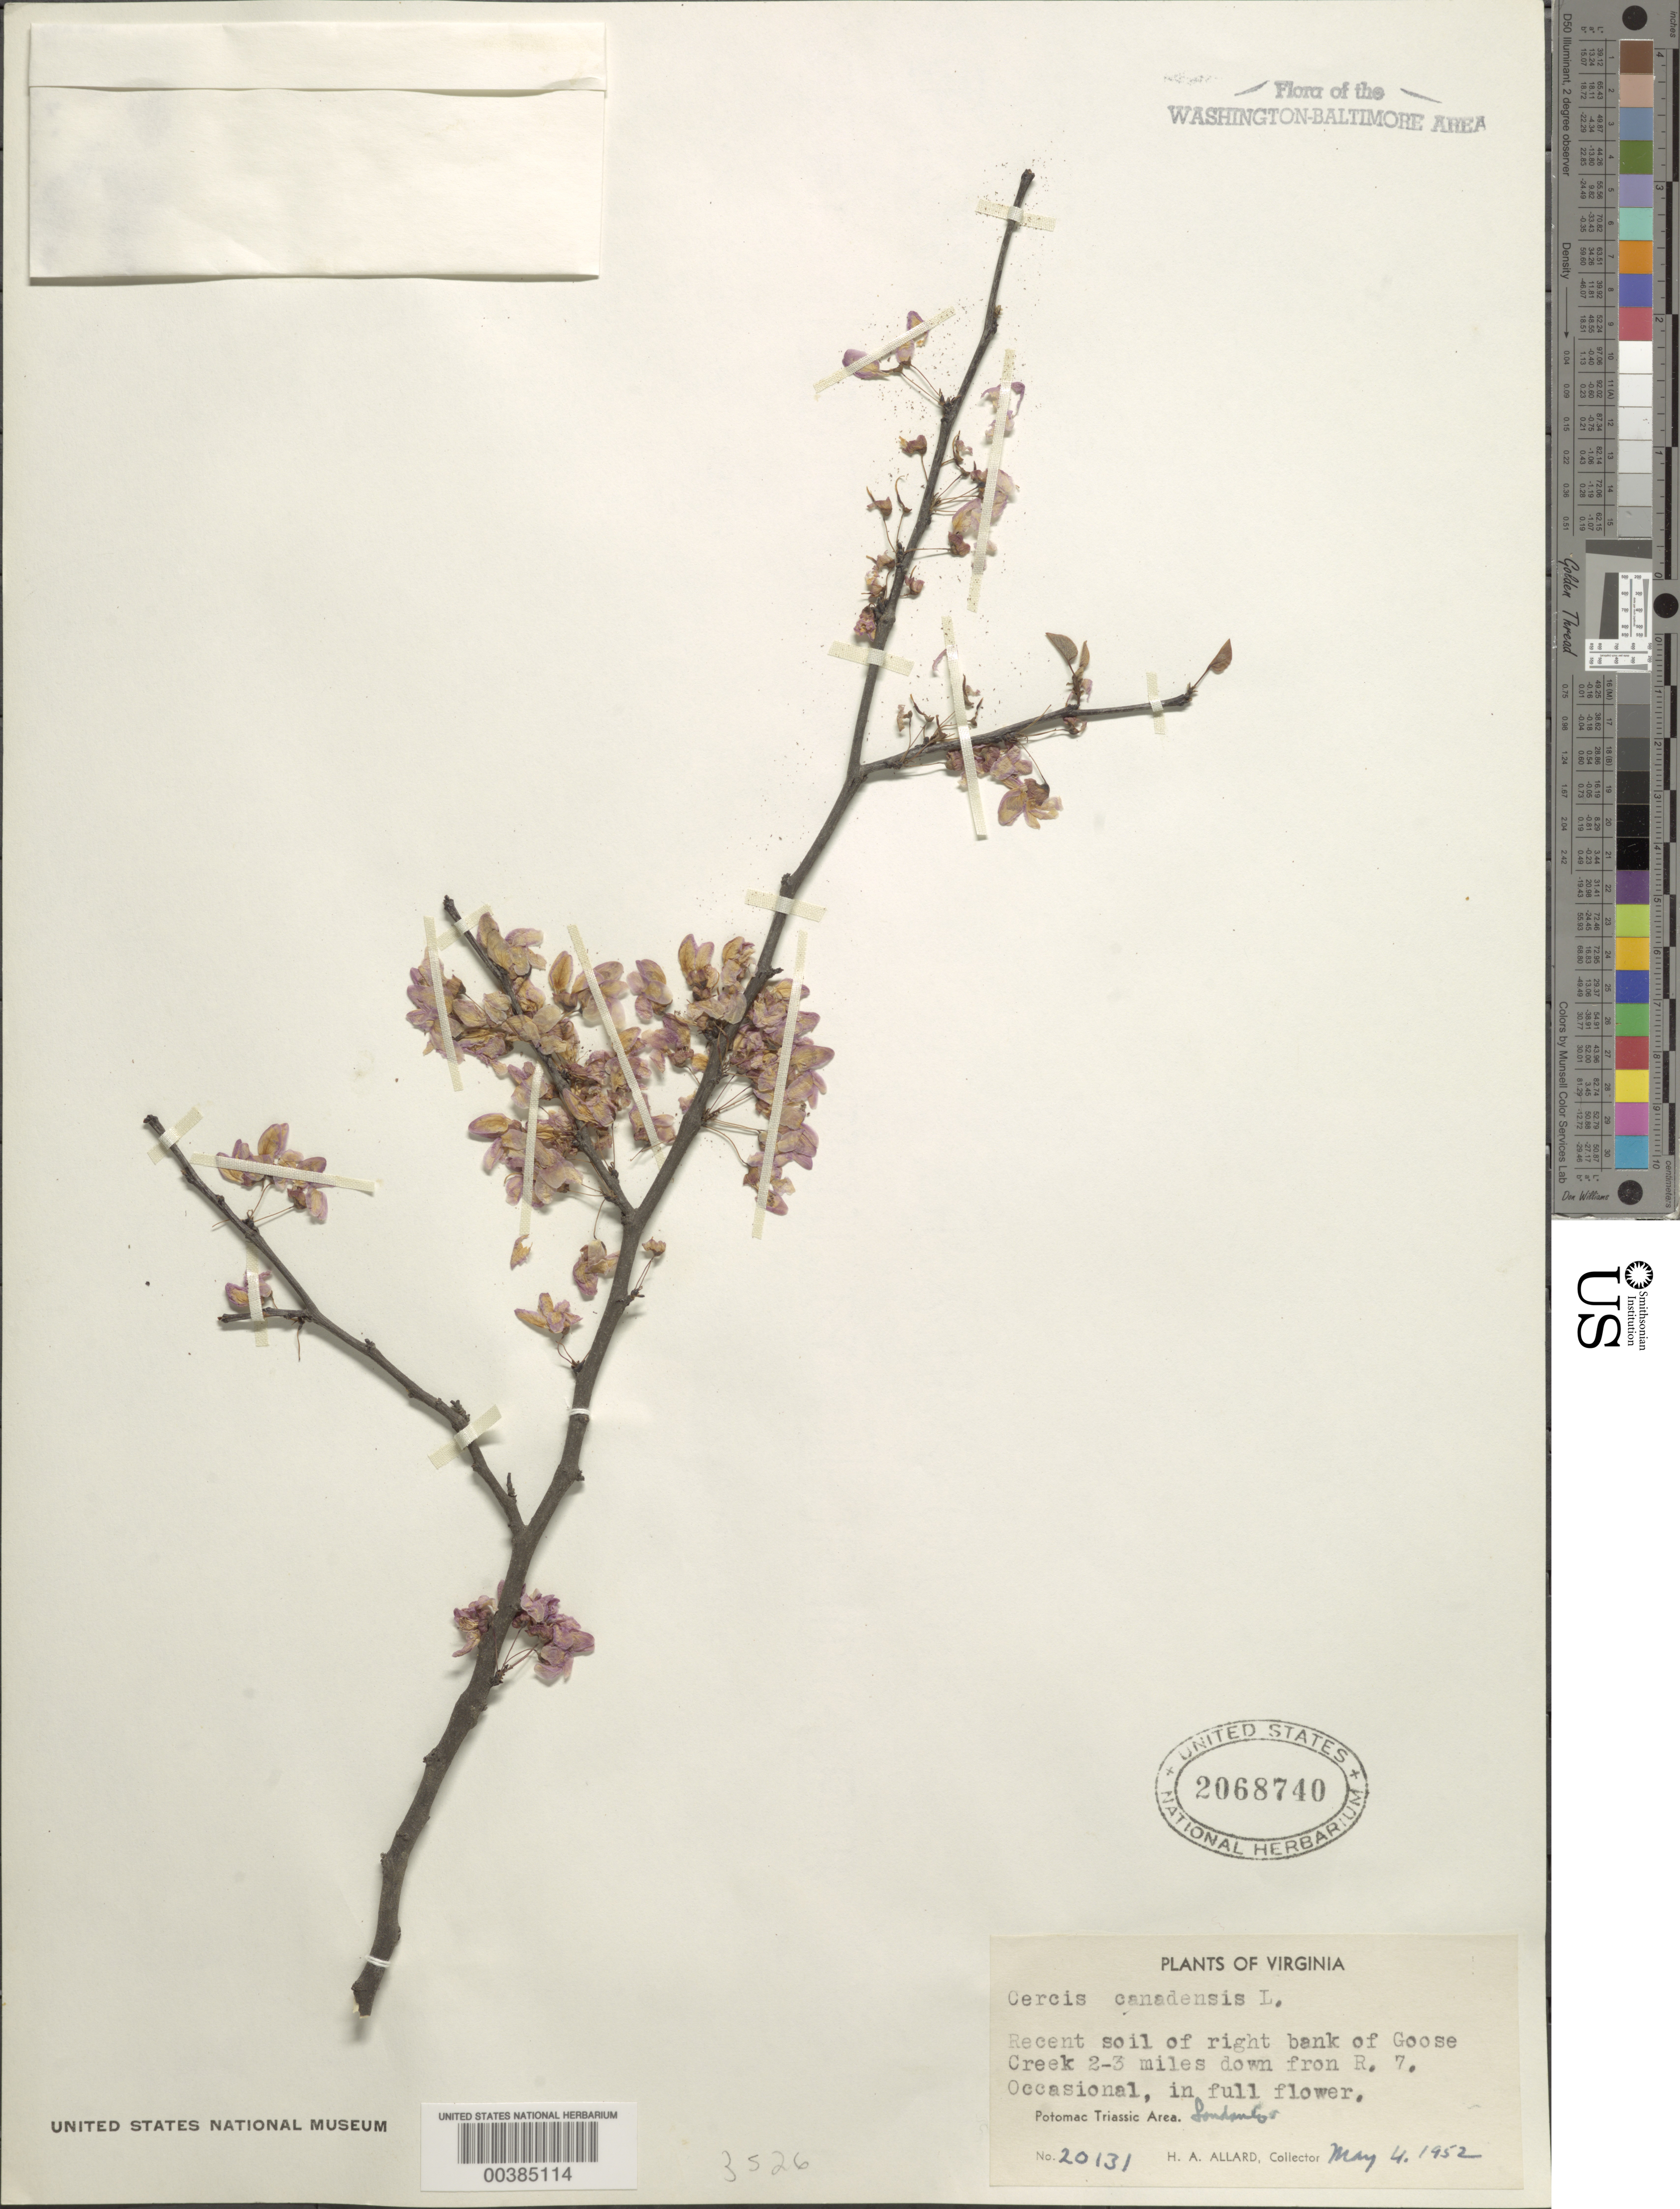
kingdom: Plantae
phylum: Tracheophyta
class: Magnoliopsida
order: Fabales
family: Fabaceae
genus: Cercis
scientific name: Cercis canadensis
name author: L.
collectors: H. A. Allard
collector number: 20131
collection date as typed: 04 May 1952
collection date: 1952-05-04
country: United States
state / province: Virginia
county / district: Loudoun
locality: Goose Creek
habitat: Bank of creek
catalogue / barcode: US 2068740